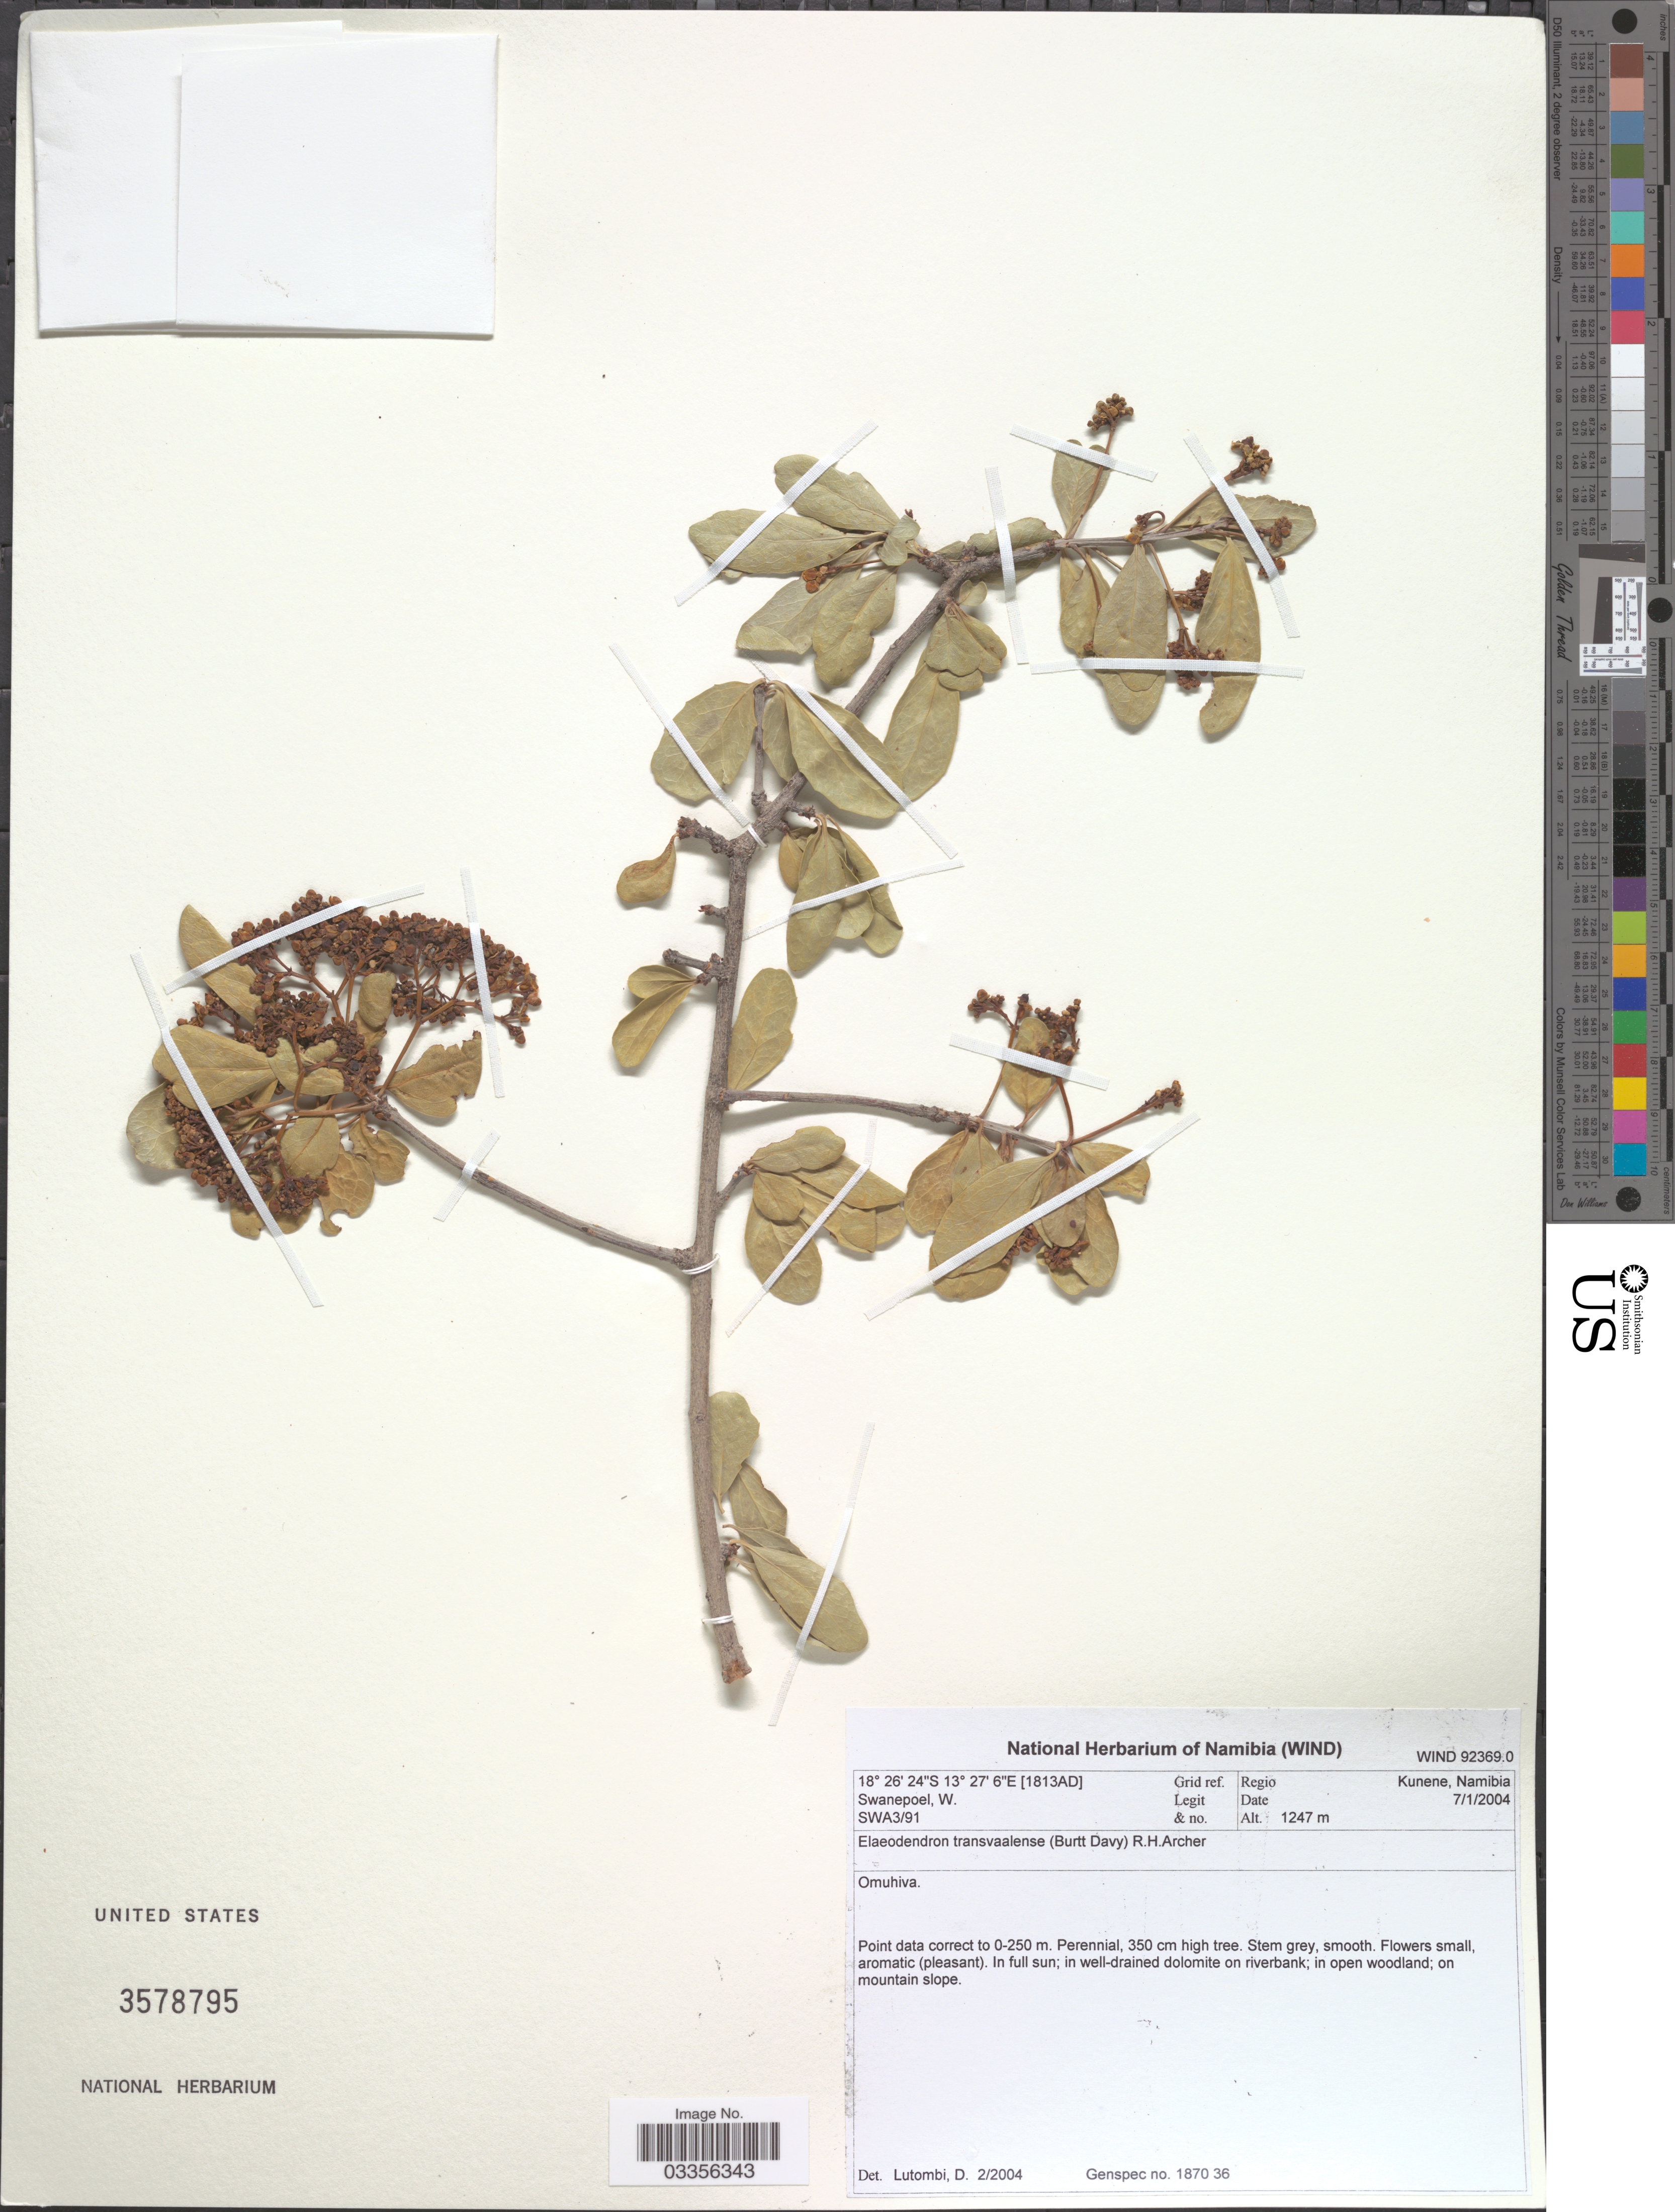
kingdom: Plantae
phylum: Tracheophyta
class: Magnoliopsida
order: Celastrales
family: Celastraceae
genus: Elaeodendron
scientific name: Elaeodendron transvaalense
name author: (Burtt Davy) R.H. Archer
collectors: W. Swanepoel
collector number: SWA3/91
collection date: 2004-01-07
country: Namibia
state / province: Kunene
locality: Regio Kunene, Namibia. Grid ref. [1813AD]. Omuhiva.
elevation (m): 1247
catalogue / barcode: US 3578795